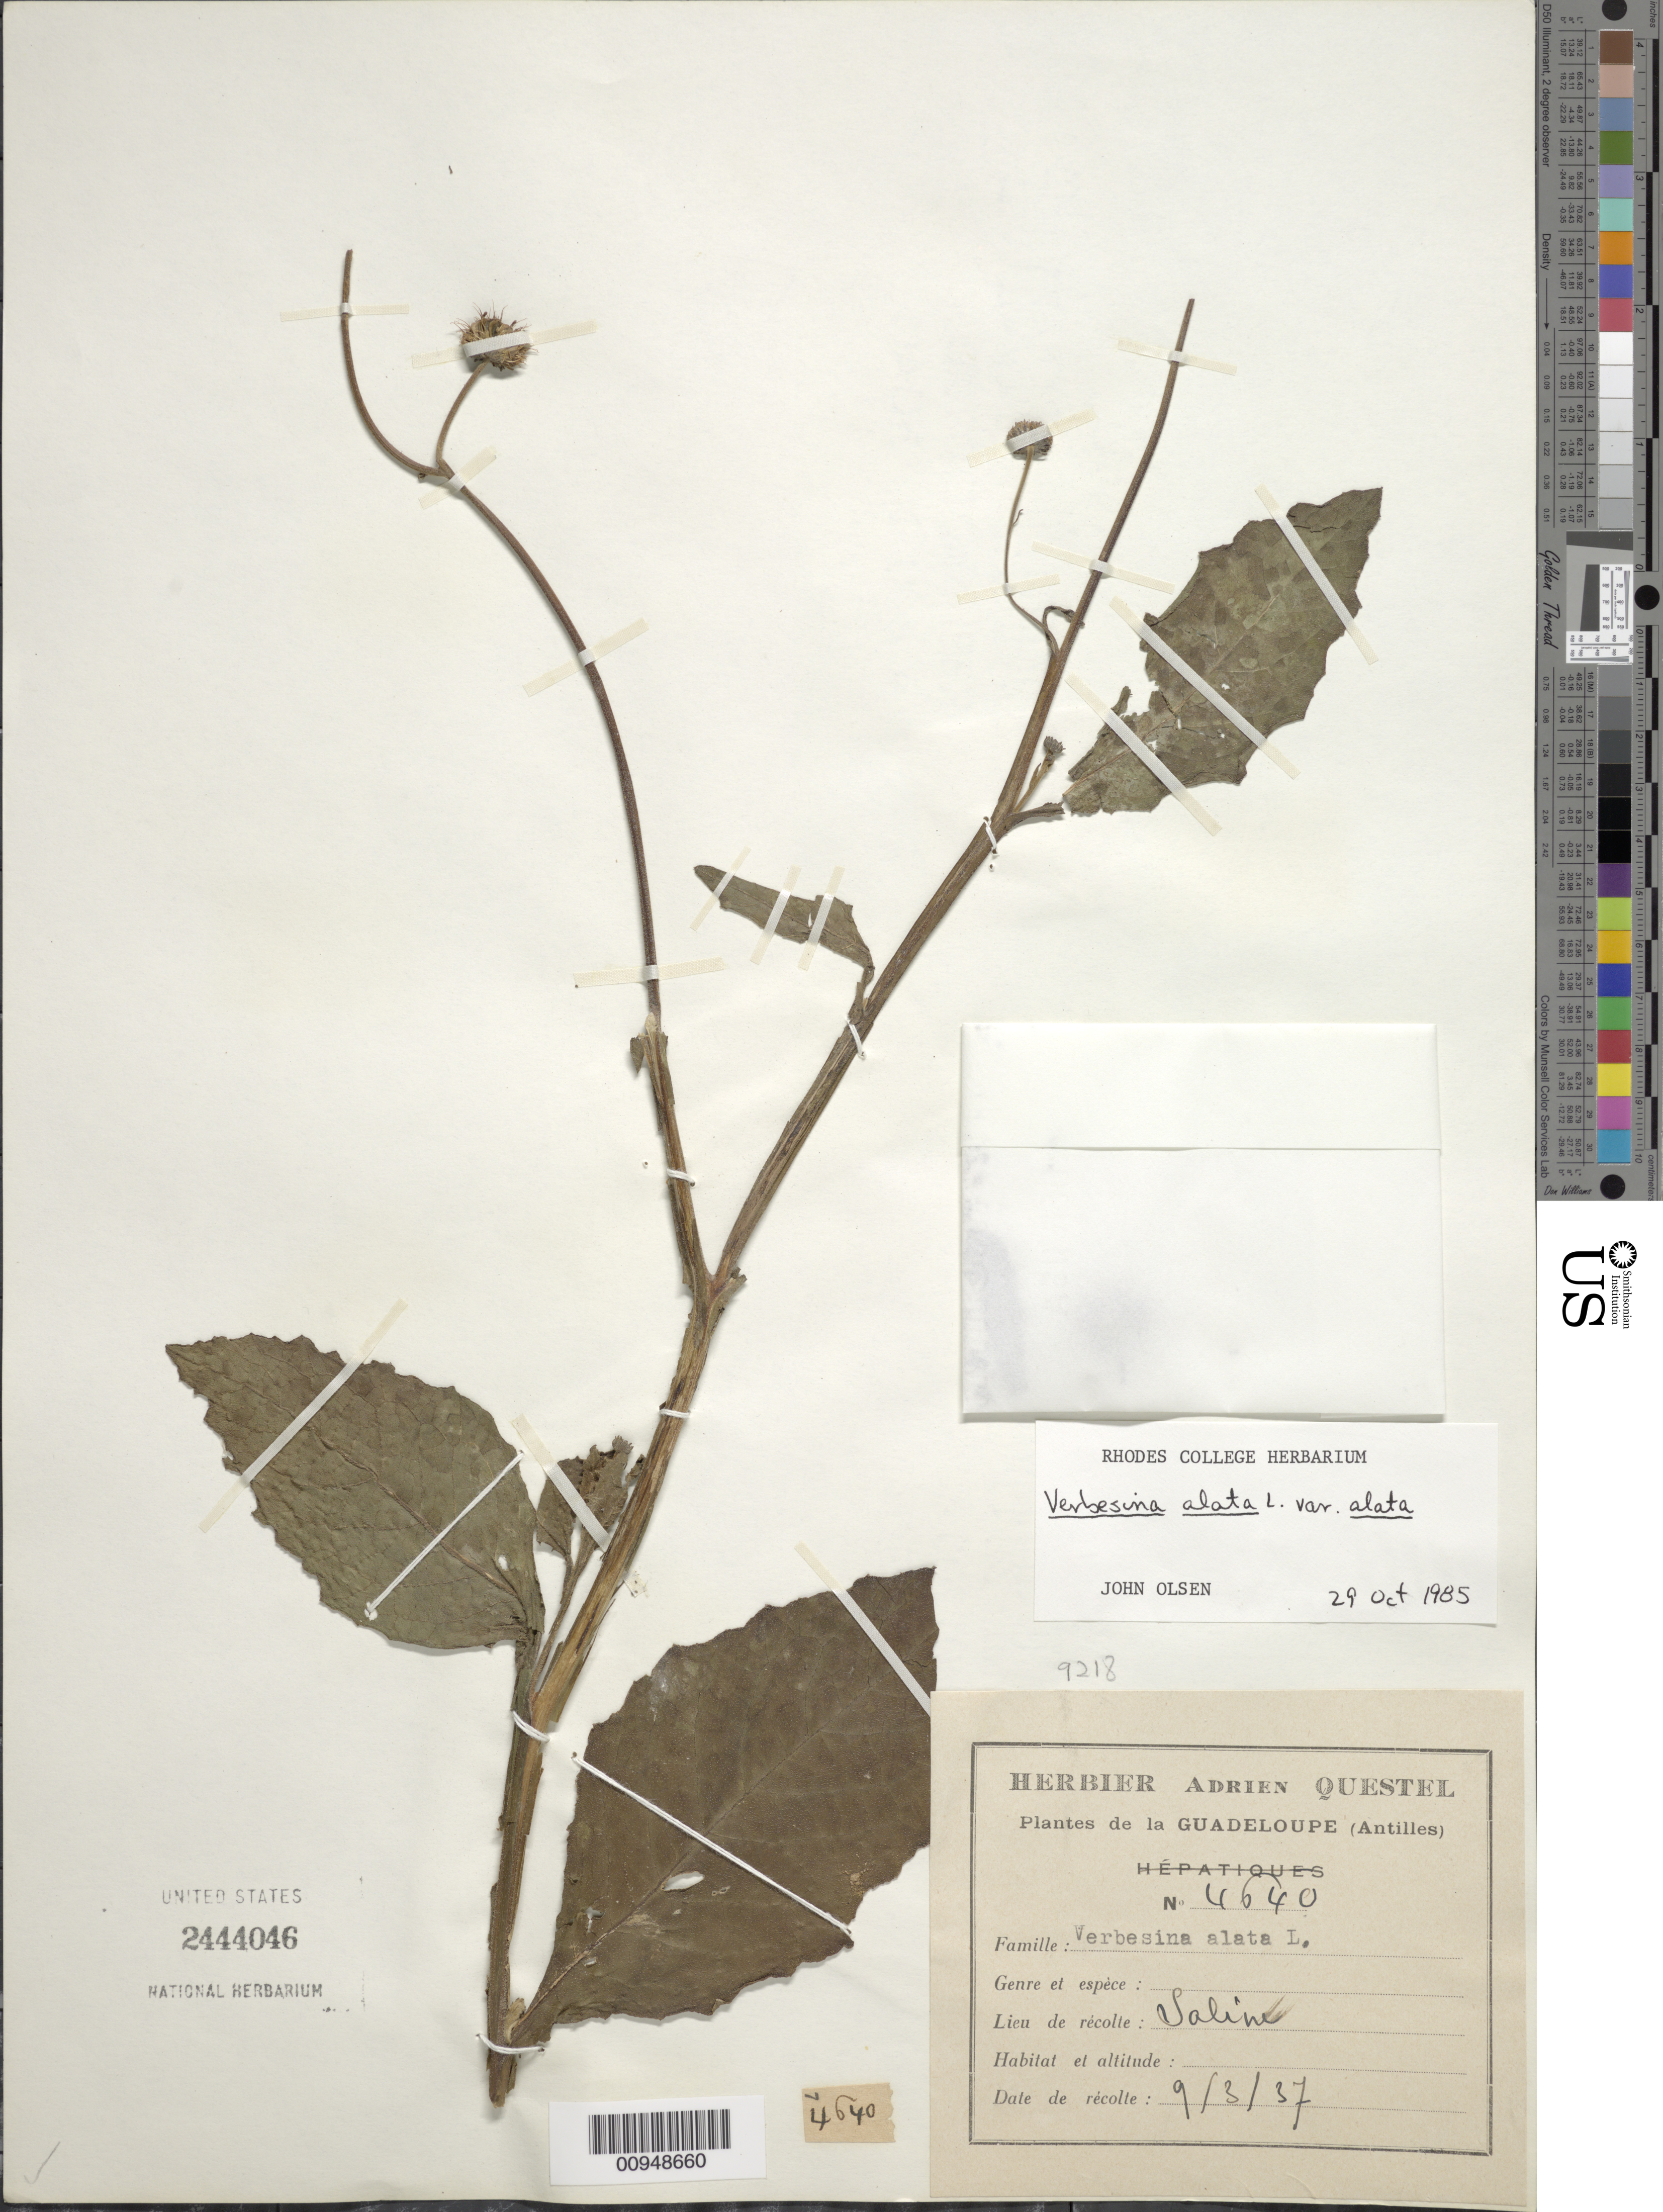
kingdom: Plantae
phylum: Tracheophyta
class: Magnoliopsida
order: Asterales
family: Asteraceae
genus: Verbesina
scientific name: Verbesina alata var. alata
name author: L.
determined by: Olsen, J.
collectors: A. Questel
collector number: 4640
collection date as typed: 09 Mar 1937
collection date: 1937-03-09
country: Guadeloupe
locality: Saline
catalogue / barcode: US 2444046